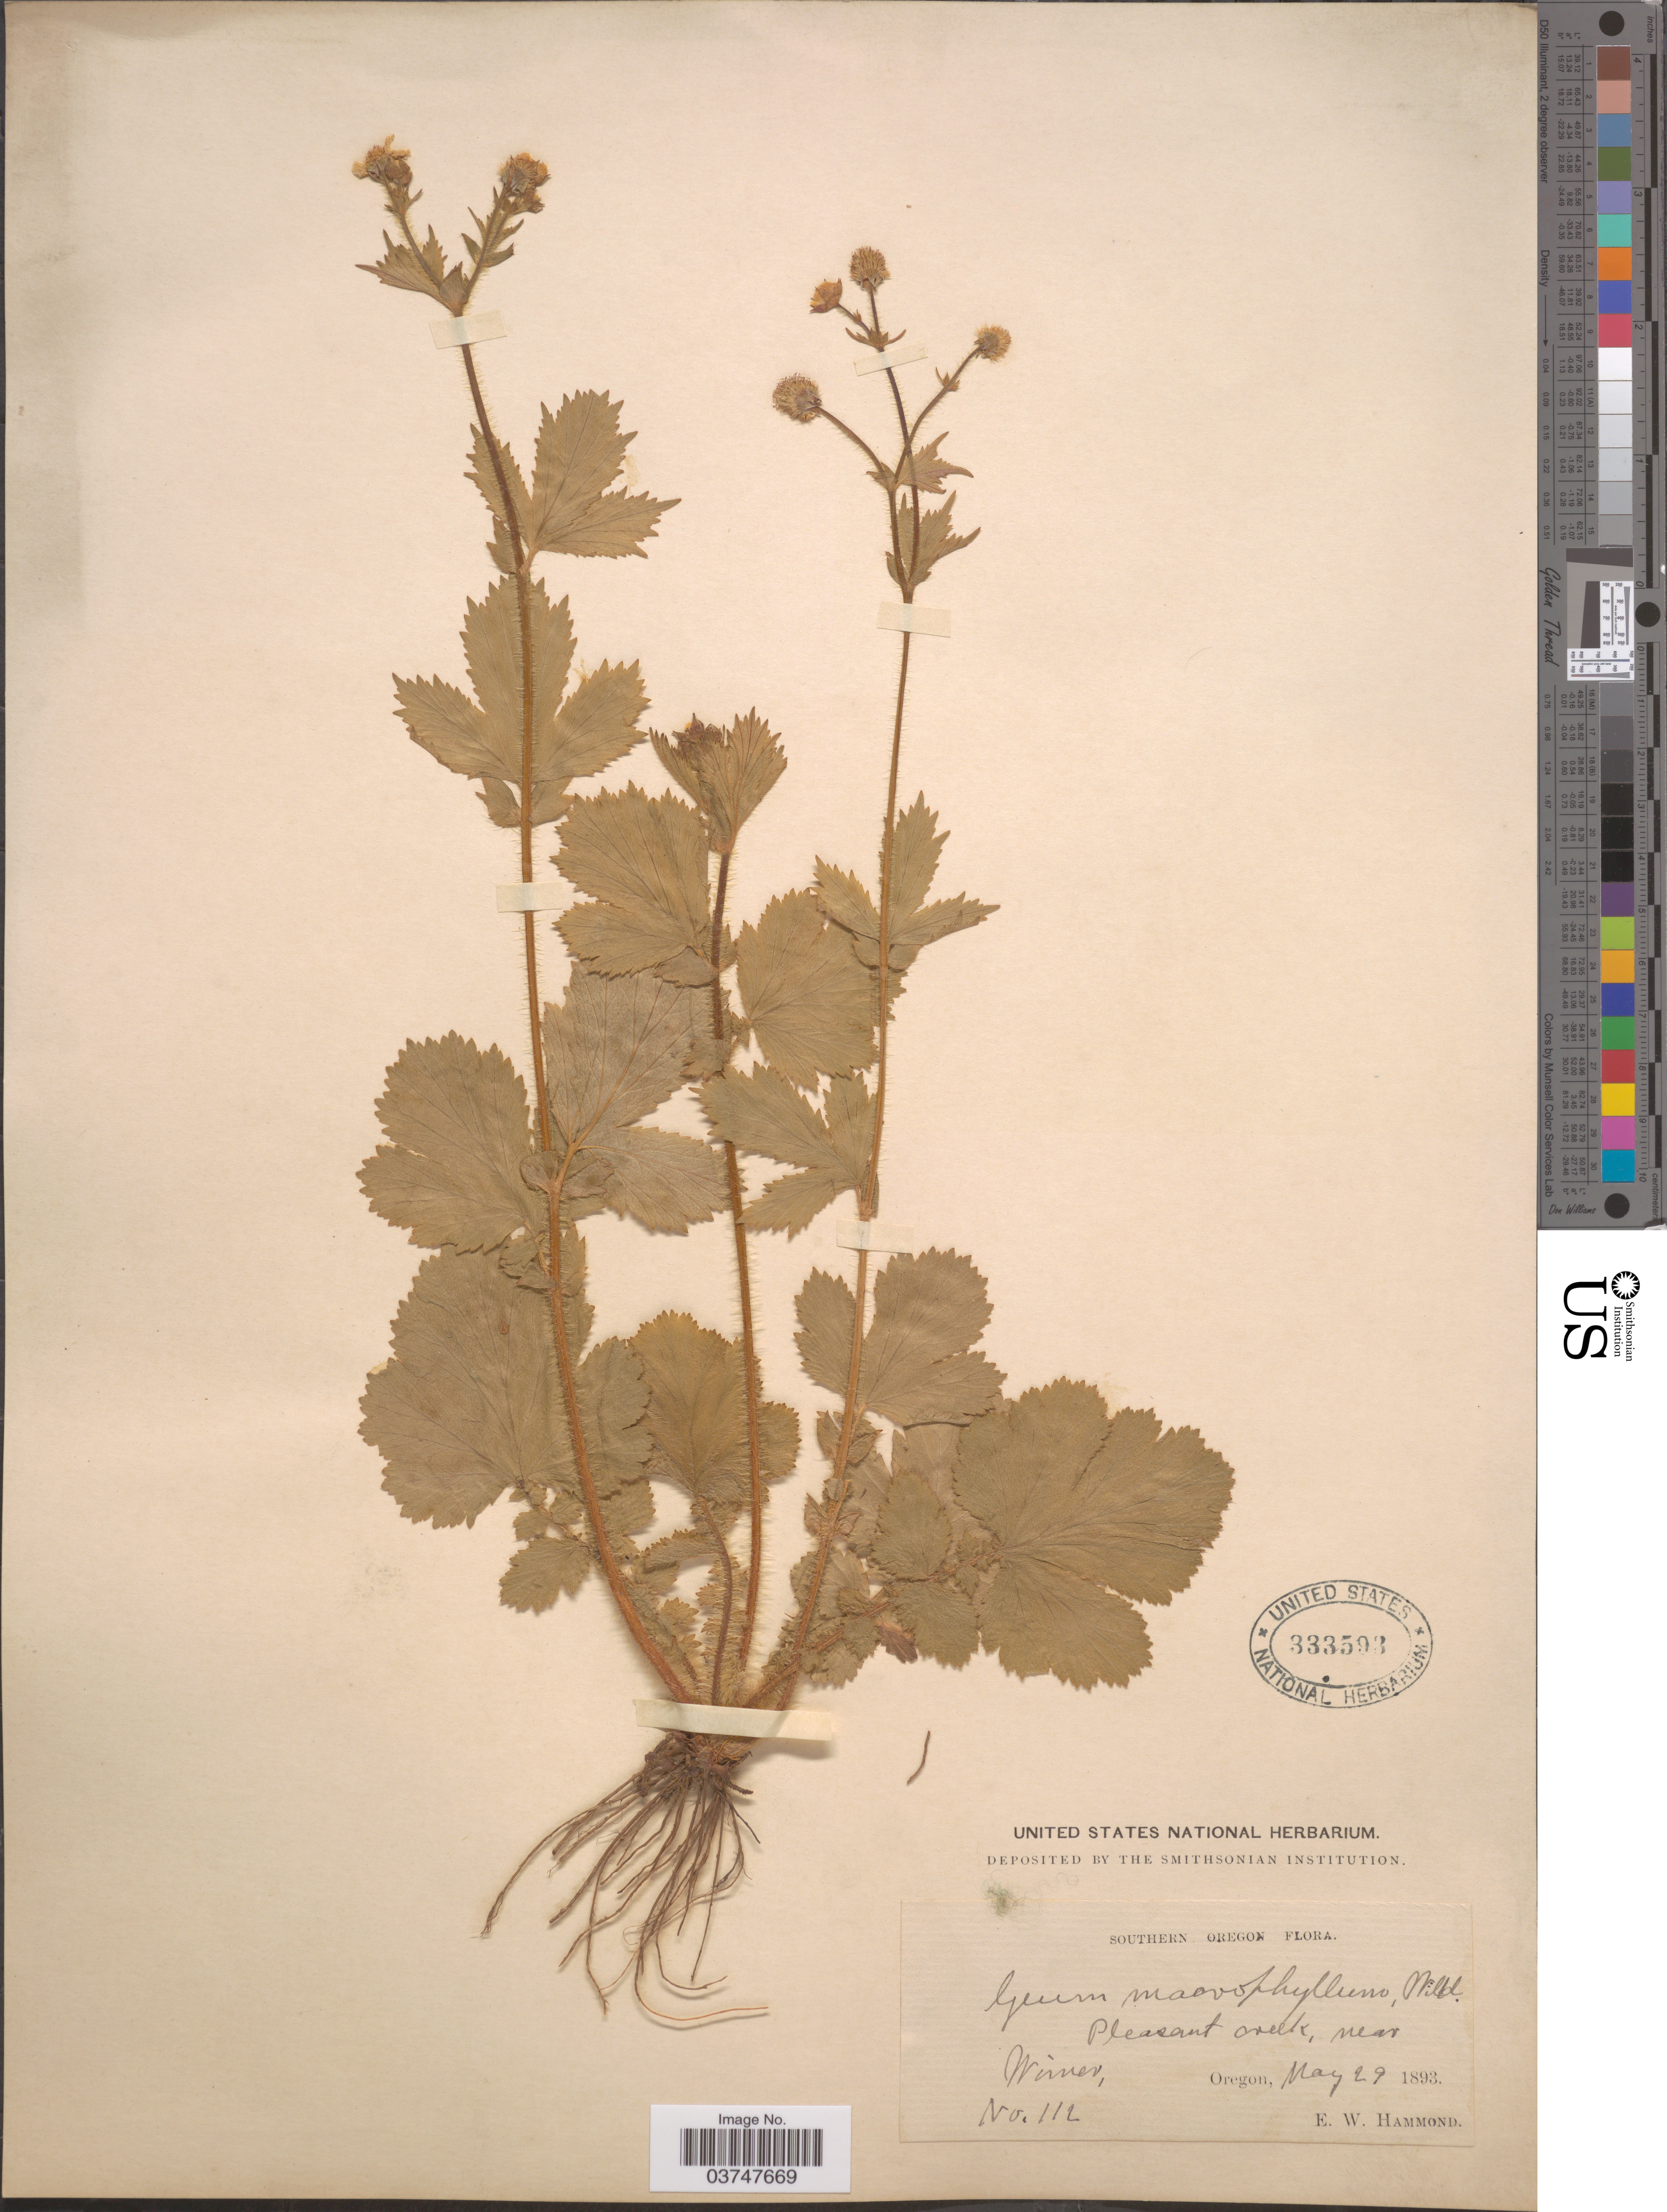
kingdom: Plantae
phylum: Tracheophyta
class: Magnoliopsida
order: Rosales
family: Rosaceae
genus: Geum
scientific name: Geum macrophyllum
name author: Willd.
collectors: E. Hammond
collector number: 112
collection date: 1893-05-29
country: United States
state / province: Oregon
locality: Southern Oregon. Pleasant creek, near Wimer.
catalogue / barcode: US 333593